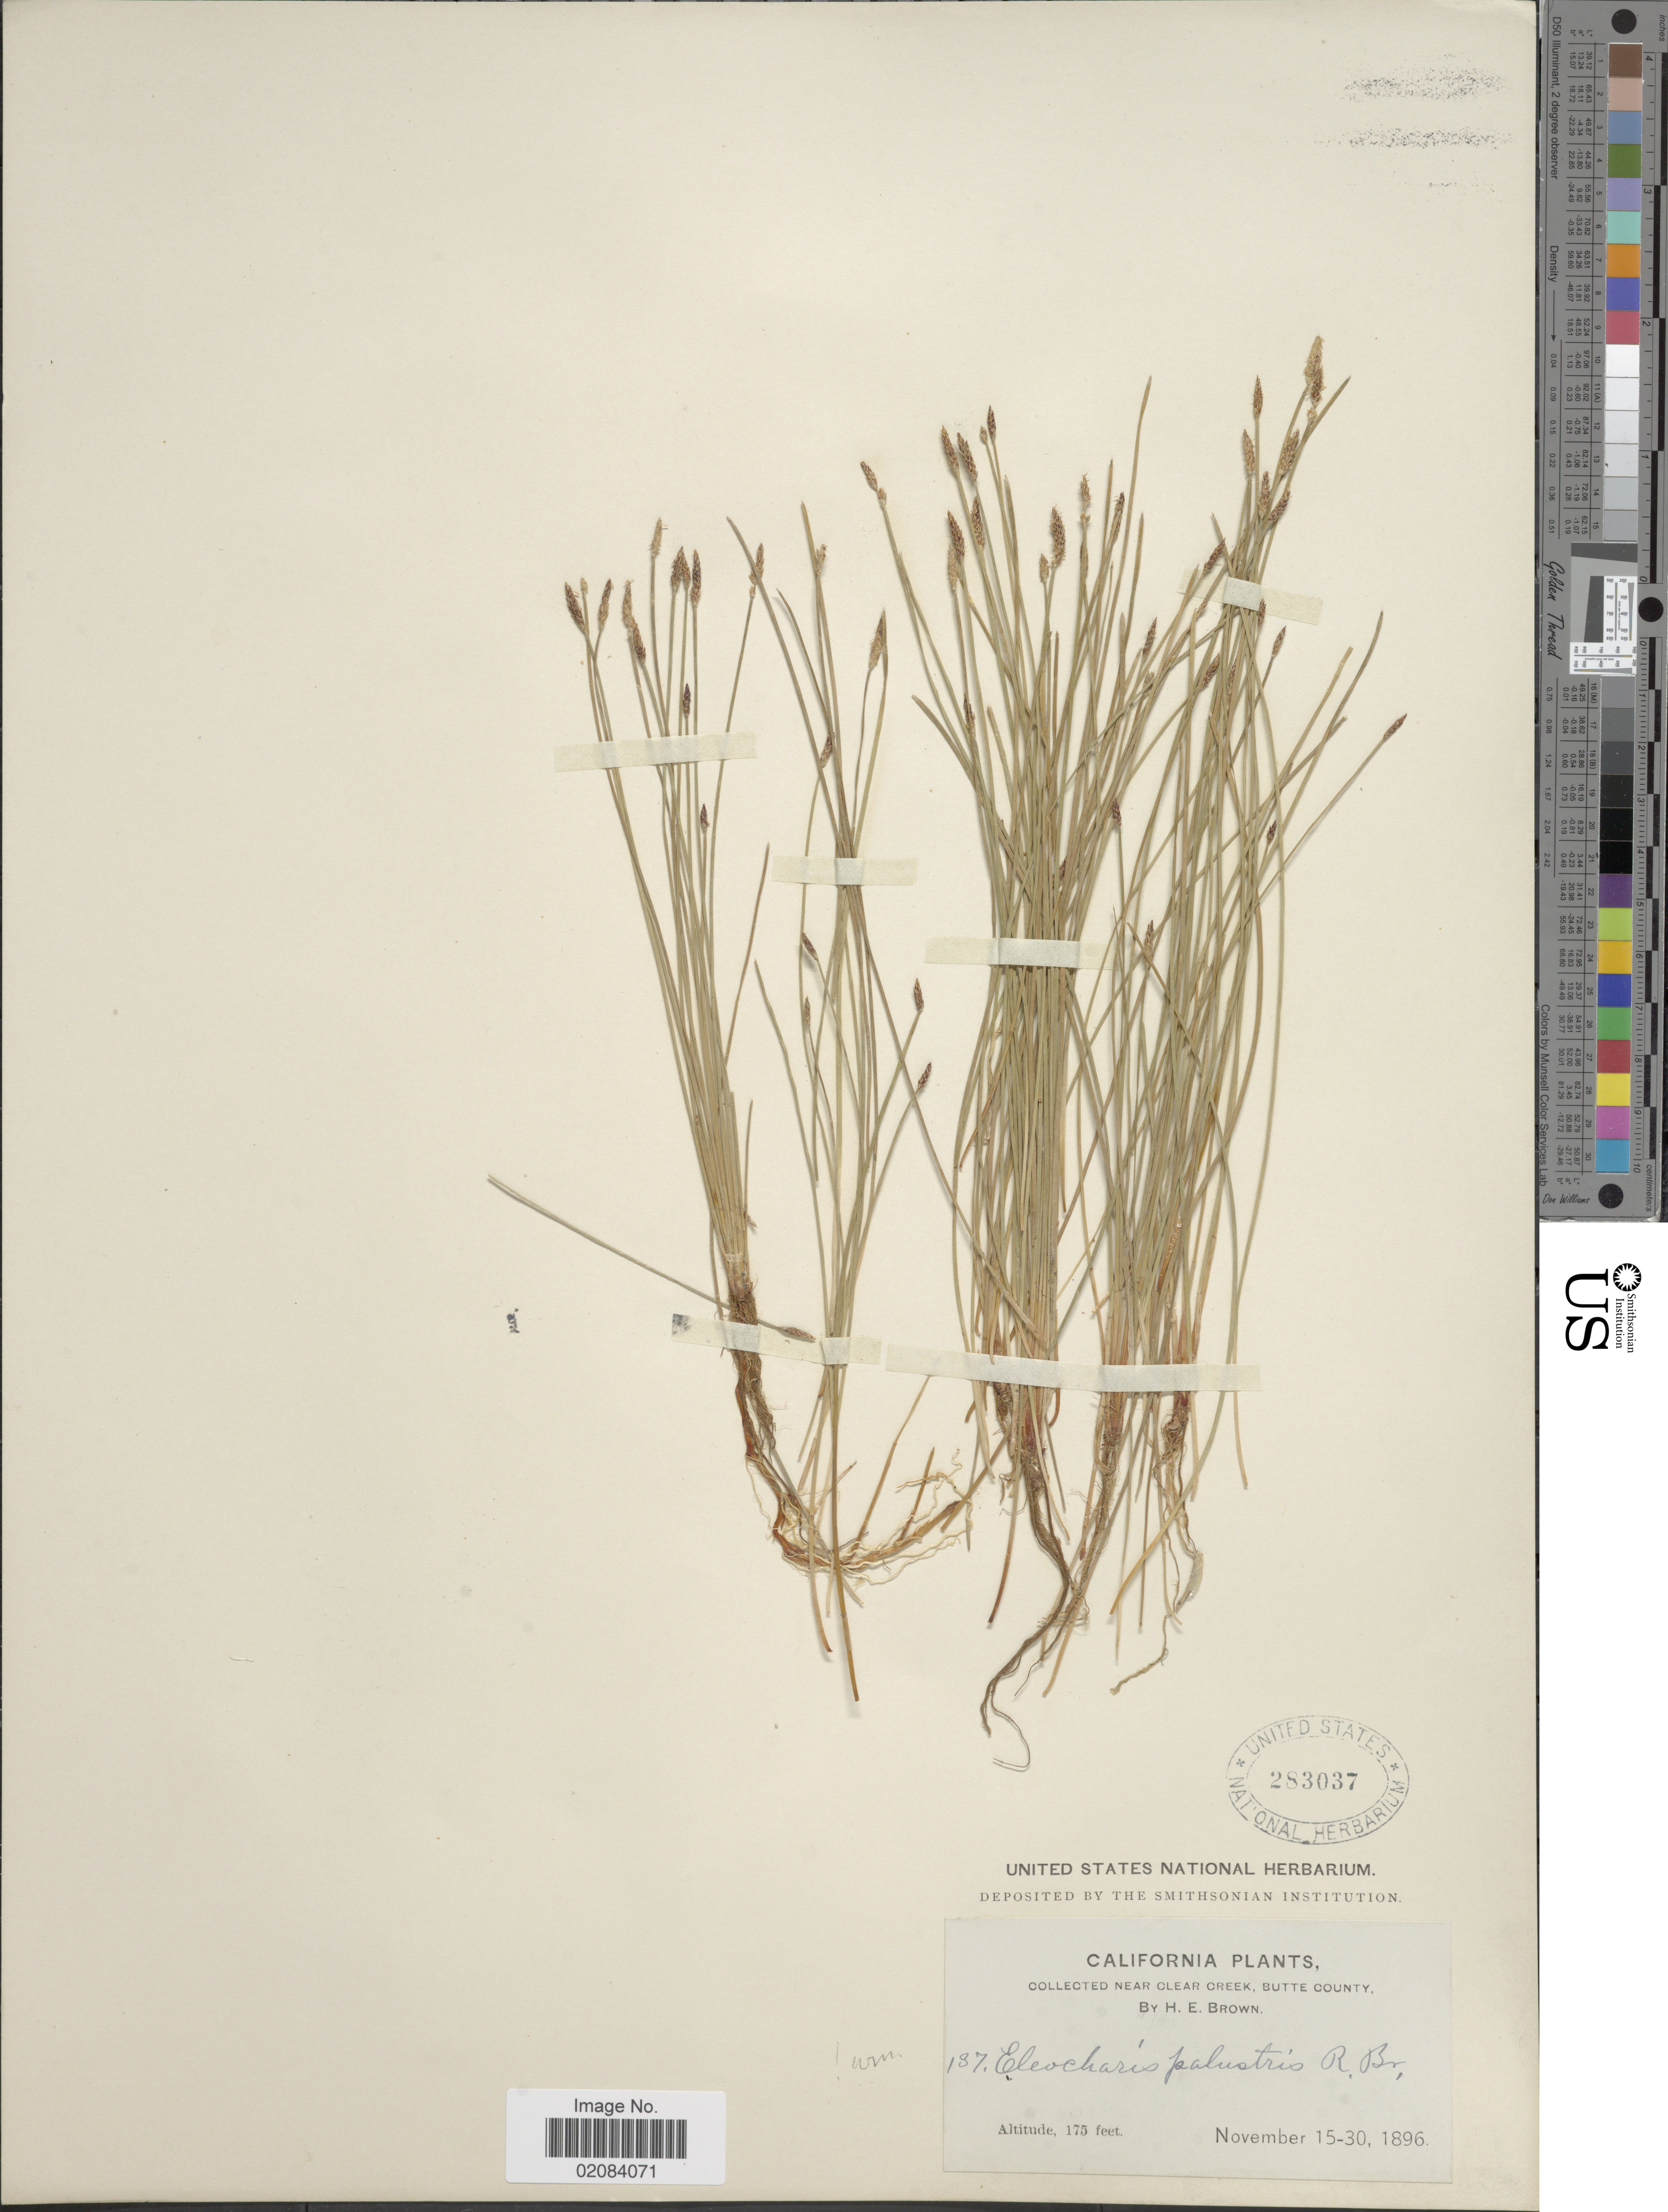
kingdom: Plantae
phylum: Tracheophyta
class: Liliopsida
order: Poales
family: Cyperaceae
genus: Eleocharis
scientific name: Eleocharis palustris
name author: (L.) Roem. & Schult.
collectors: H. E. Brown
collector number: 137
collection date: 1896-11-15/1896-11-30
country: United States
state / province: California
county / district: Butte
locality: Near Clear Creek, Butte County.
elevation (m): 53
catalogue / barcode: US 283037